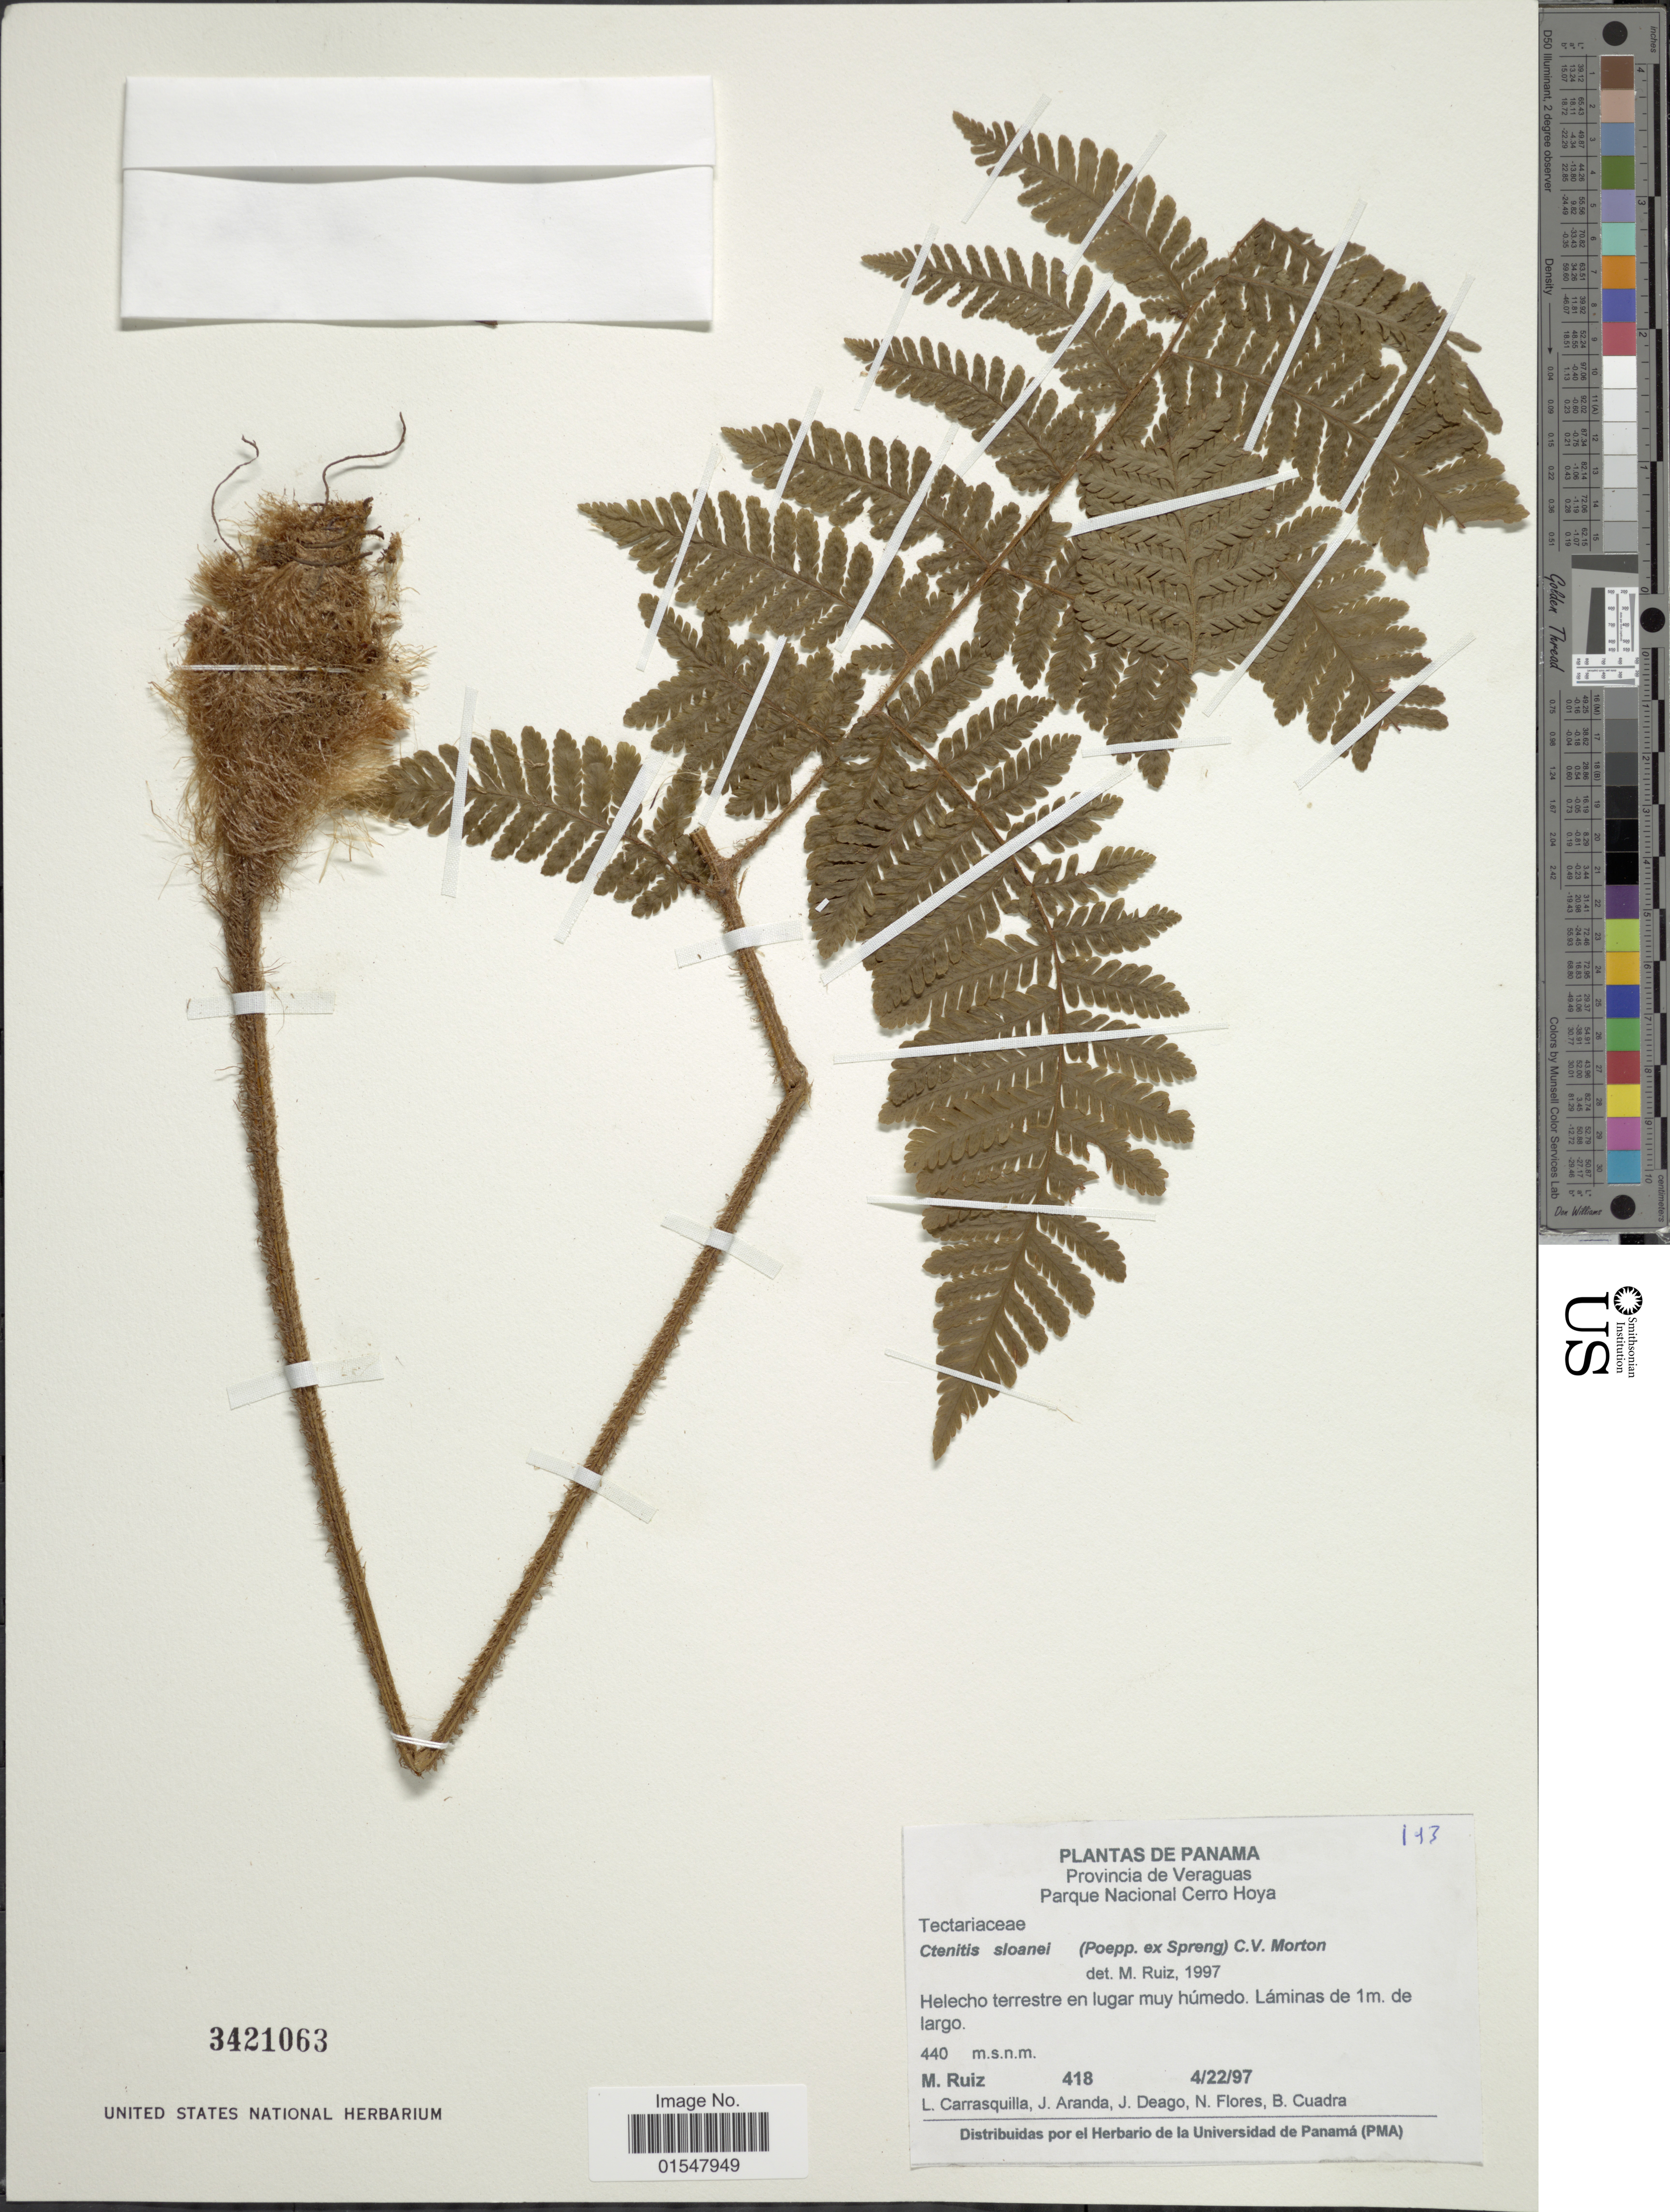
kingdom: Plantae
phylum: Tracheophyta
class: Polypodiopsida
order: Polypodiales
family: Dryopteridaceae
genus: Ctenitis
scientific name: Ctenitis sloanei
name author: (Poepp. ex Spreng.) C.V. Morton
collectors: M. Ruiz, L. Carrasquilla, J. Aranda, J. Deago & et al.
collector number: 418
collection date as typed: Transcribed d/m/y: 22/1/97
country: Panama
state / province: Veraguas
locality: Panama, Provincia de Veraguas. Parque National Cerro Hoya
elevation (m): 440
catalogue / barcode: US 3421063